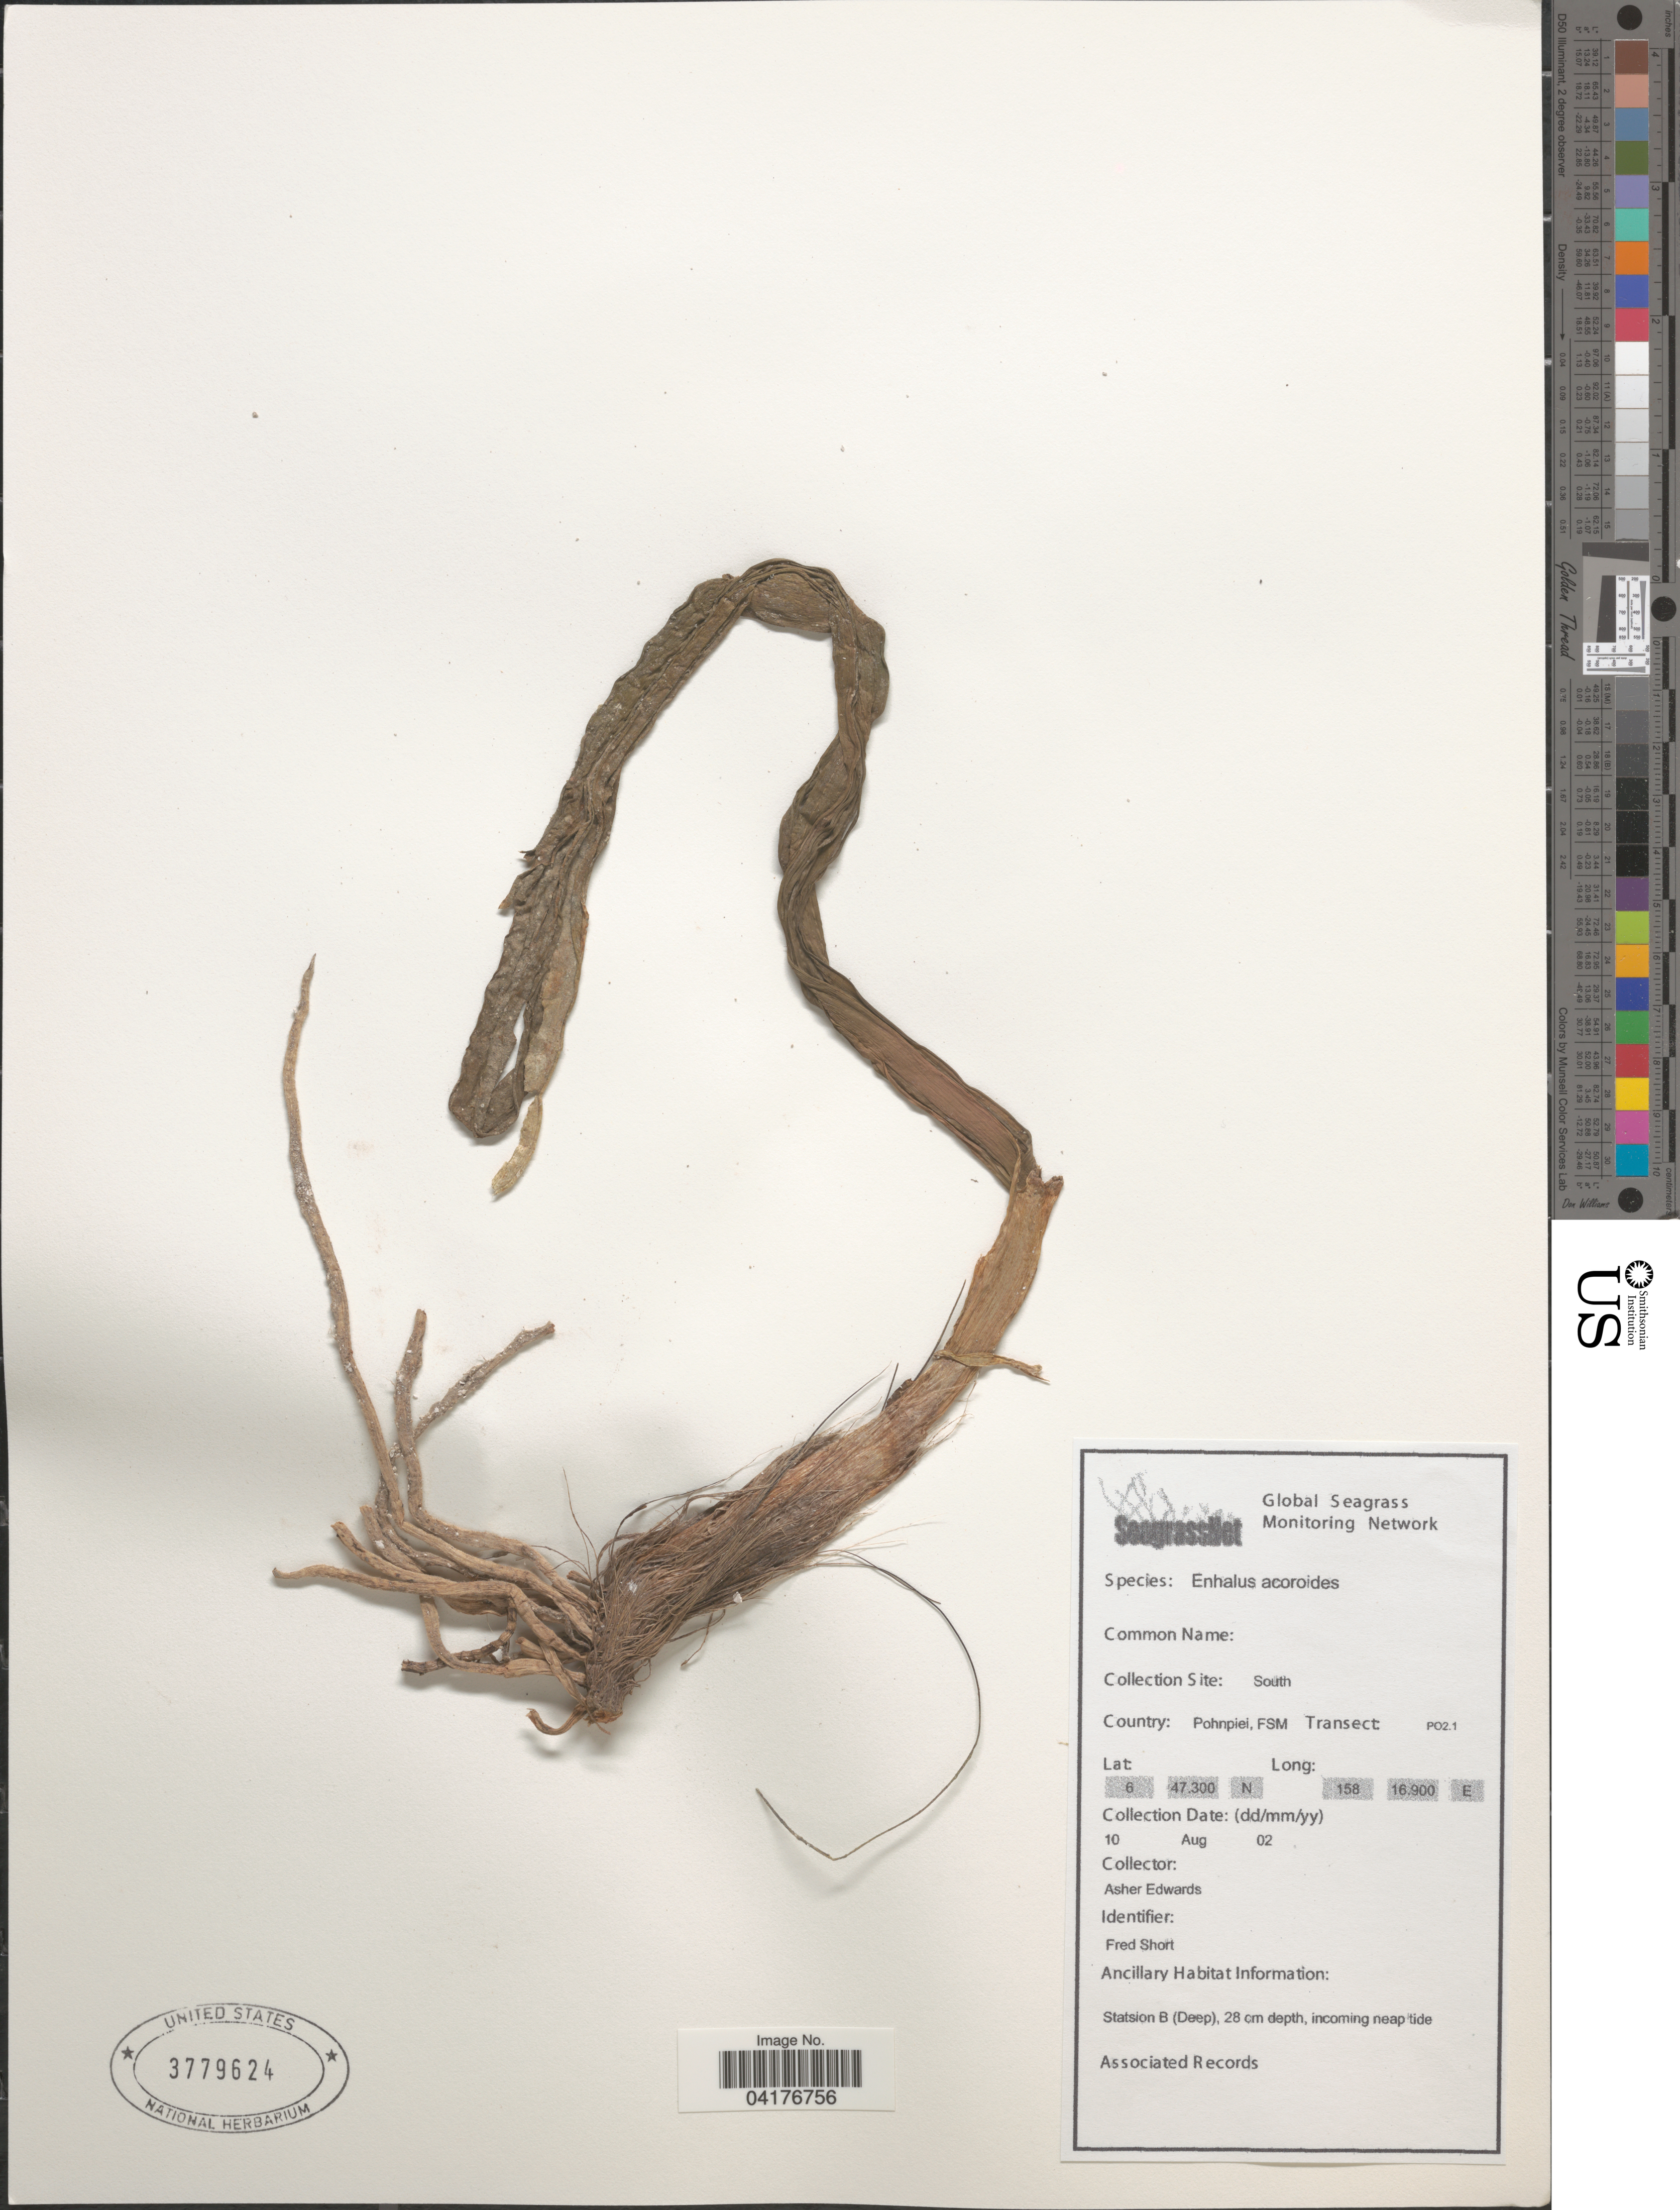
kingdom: Plantae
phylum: Tracheophyta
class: Liliopsida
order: Alismatales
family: Hydrocharitaceae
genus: Enhalus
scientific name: Enhalus acoroides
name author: (L. f.) Royle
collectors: A. Edwards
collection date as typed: Transcribed d/m/y: 10/8/2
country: Micronesia, Federated States of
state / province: Pohnpei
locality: South. Pohnpiei. Transect: PO2.1. Statsion B (Deep).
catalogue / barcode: US 3779624